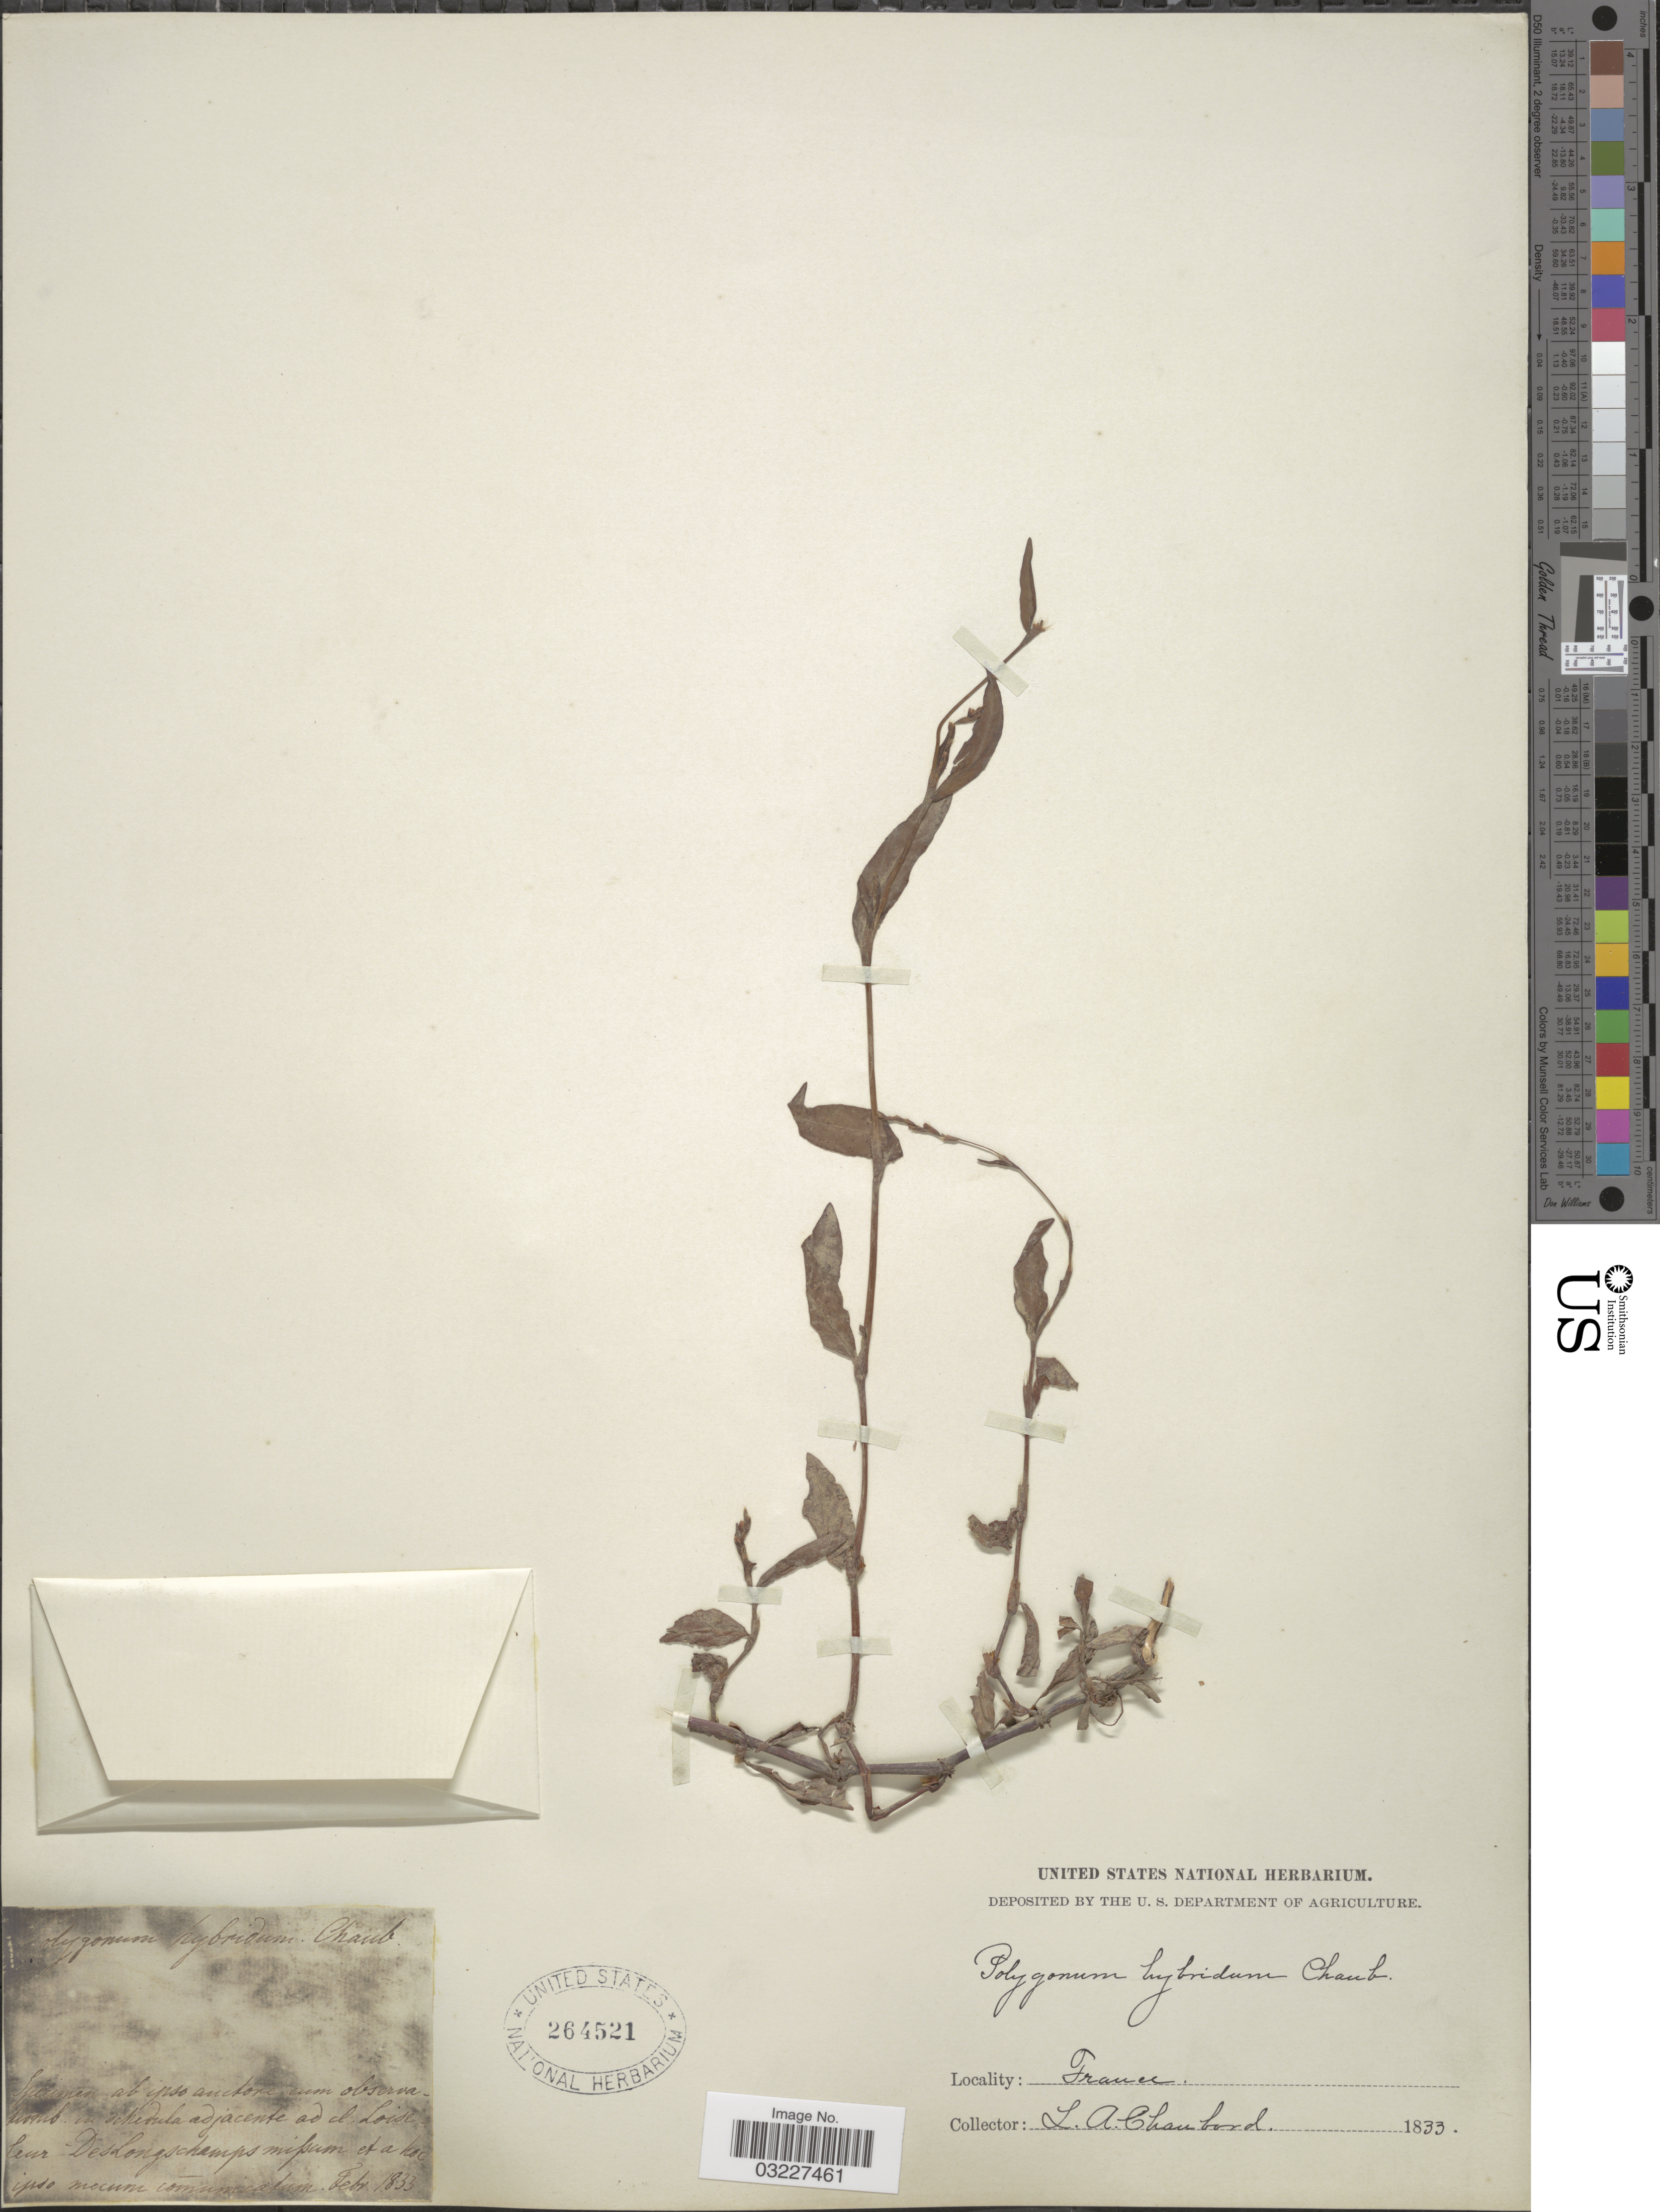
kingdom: Plantae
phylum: Tracheophyta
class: Magnoliopsida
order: Caryophyllales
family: Polygonaceae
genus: Polygonum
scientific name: Polygonum hybridum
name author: Chaub.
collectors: L. Chaubard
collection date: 1833-02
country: France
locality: Des Longschamps missum et a hoc ipso mecum communicatum.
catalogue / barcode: US 264521